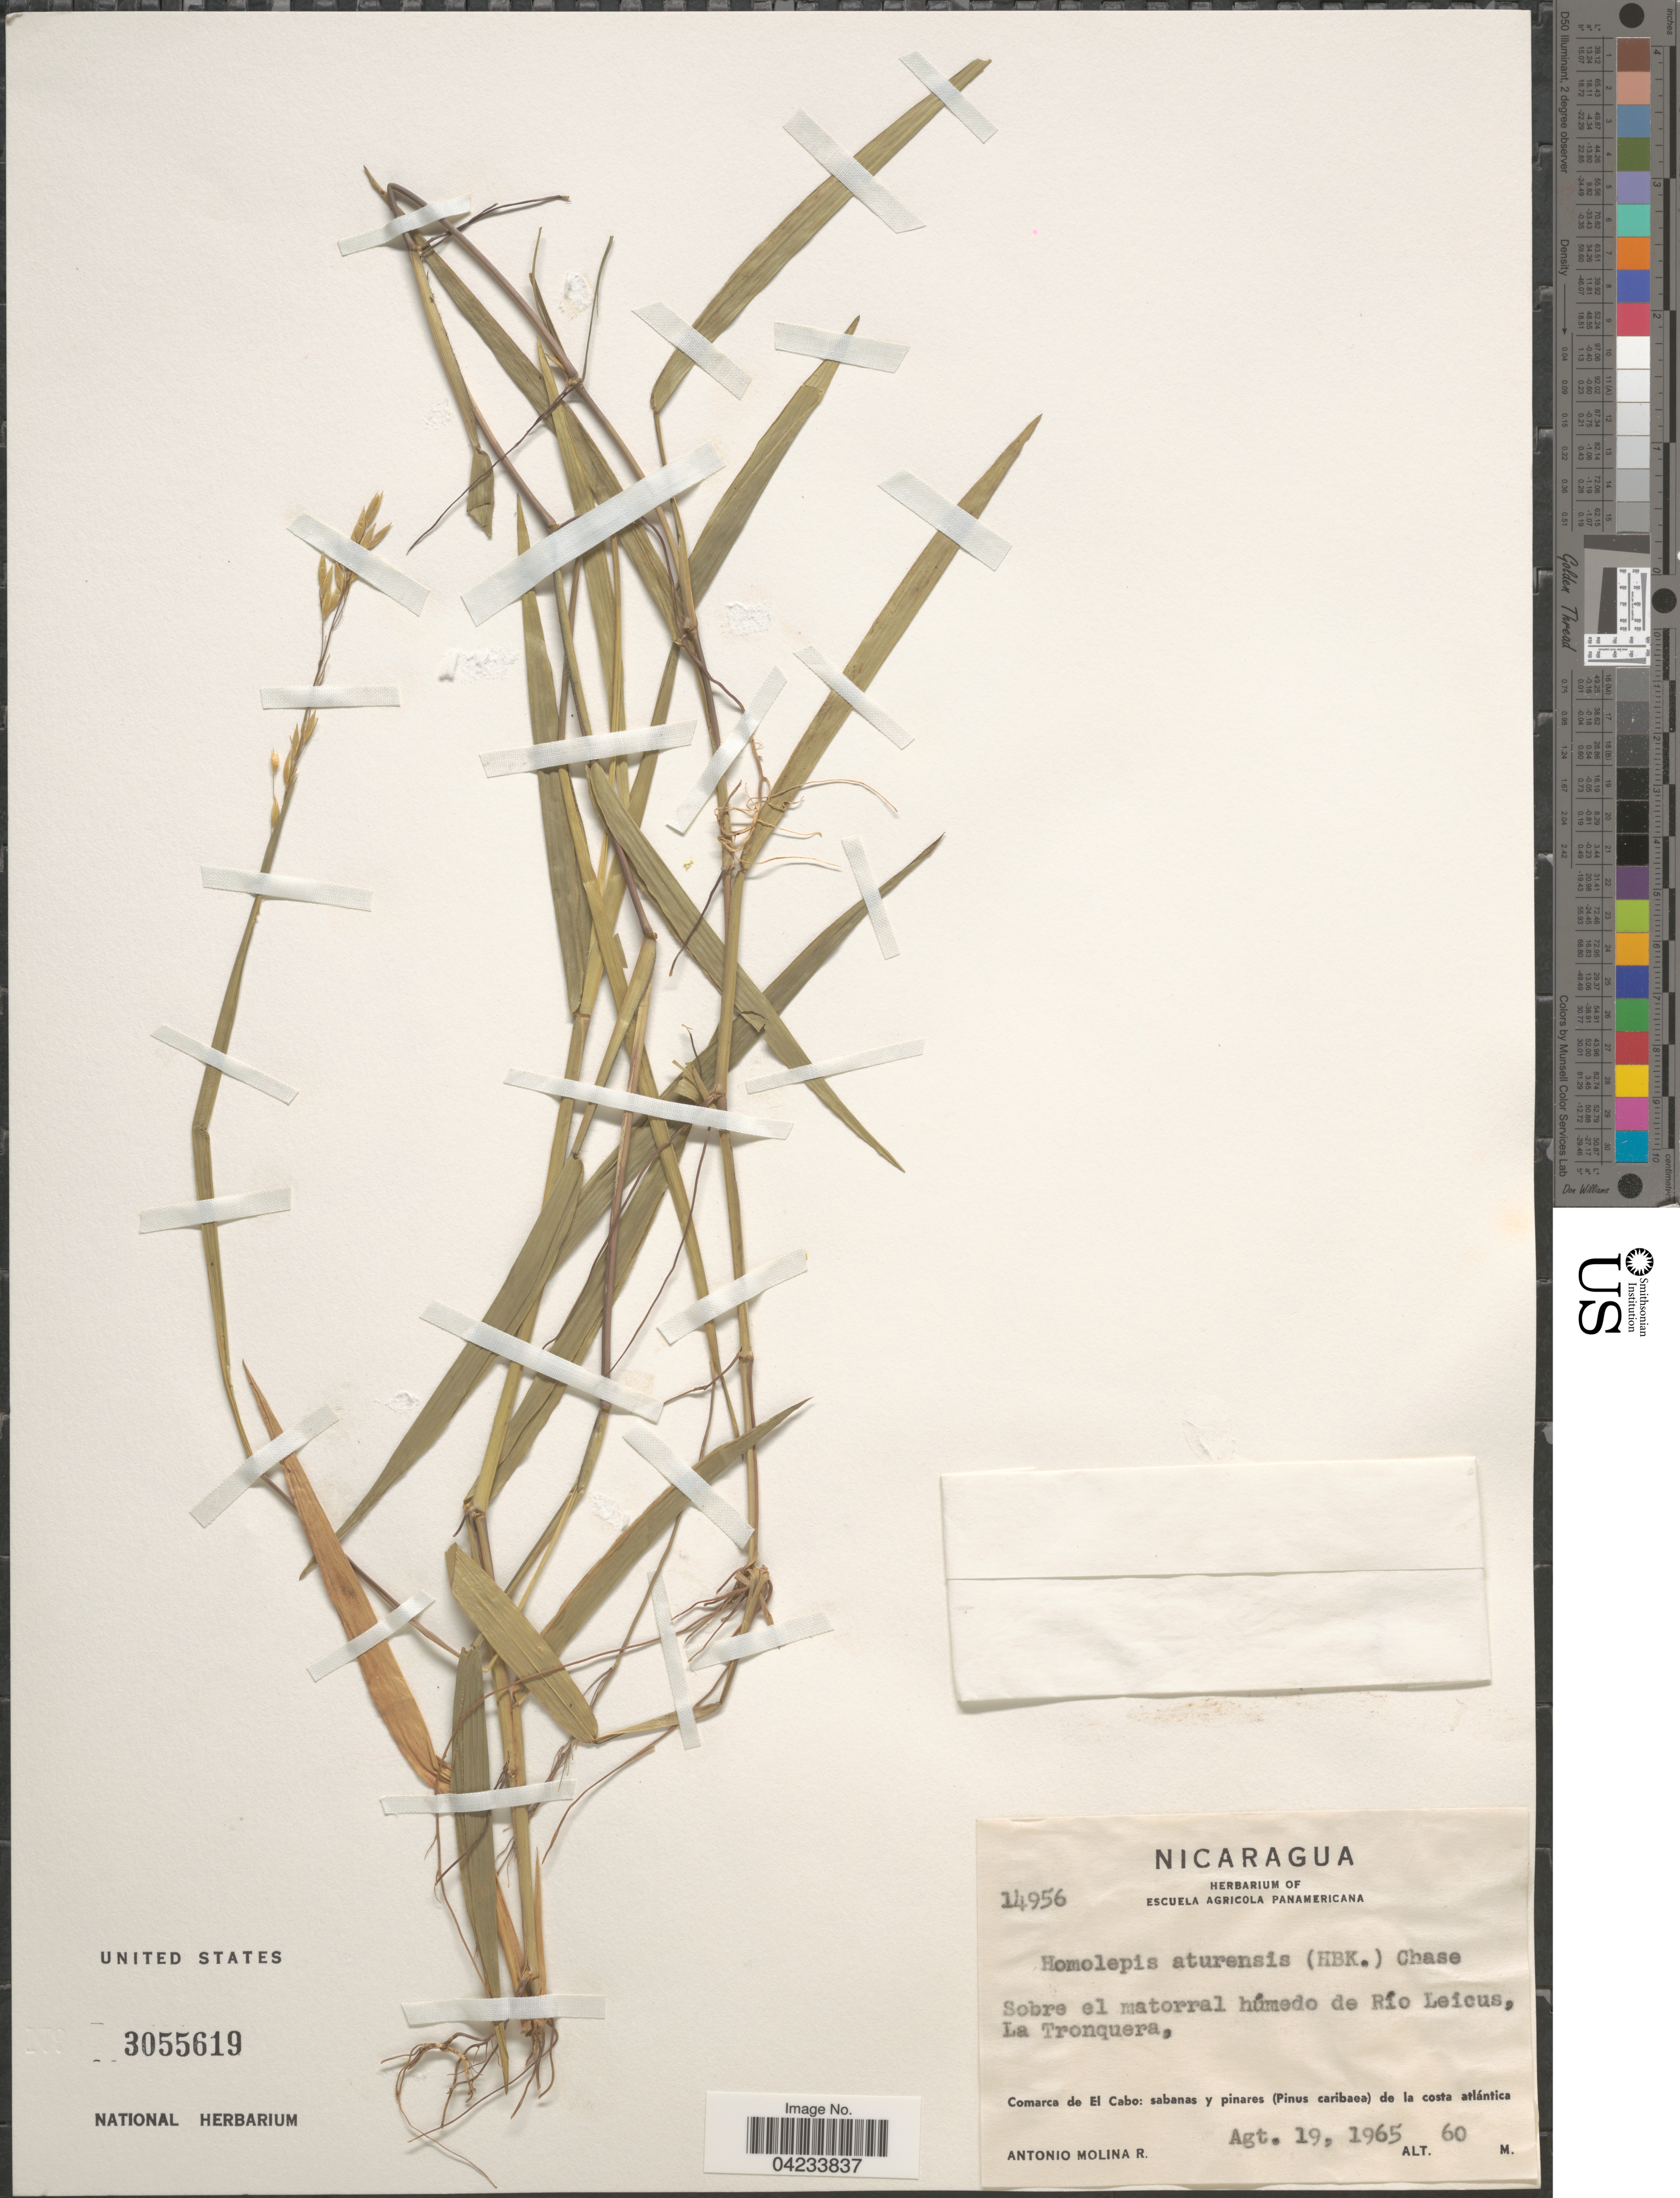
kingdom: Plantae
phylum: Tracheophyta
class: Liliopsida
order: Poales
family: Poaceae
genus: Homolepis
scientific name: Homolepis aturensis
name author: (Kunth) Chase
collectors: A. Molina R.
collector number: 14956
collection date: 1965-08-19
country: Nicaragua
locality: Sobre el matorral húmedo de Río Leicus, La Tronquera, Comarca de El Cabo: sabanas y pinares (Pinus caribaea) de la costa atlántica.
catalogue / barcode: US 3055619